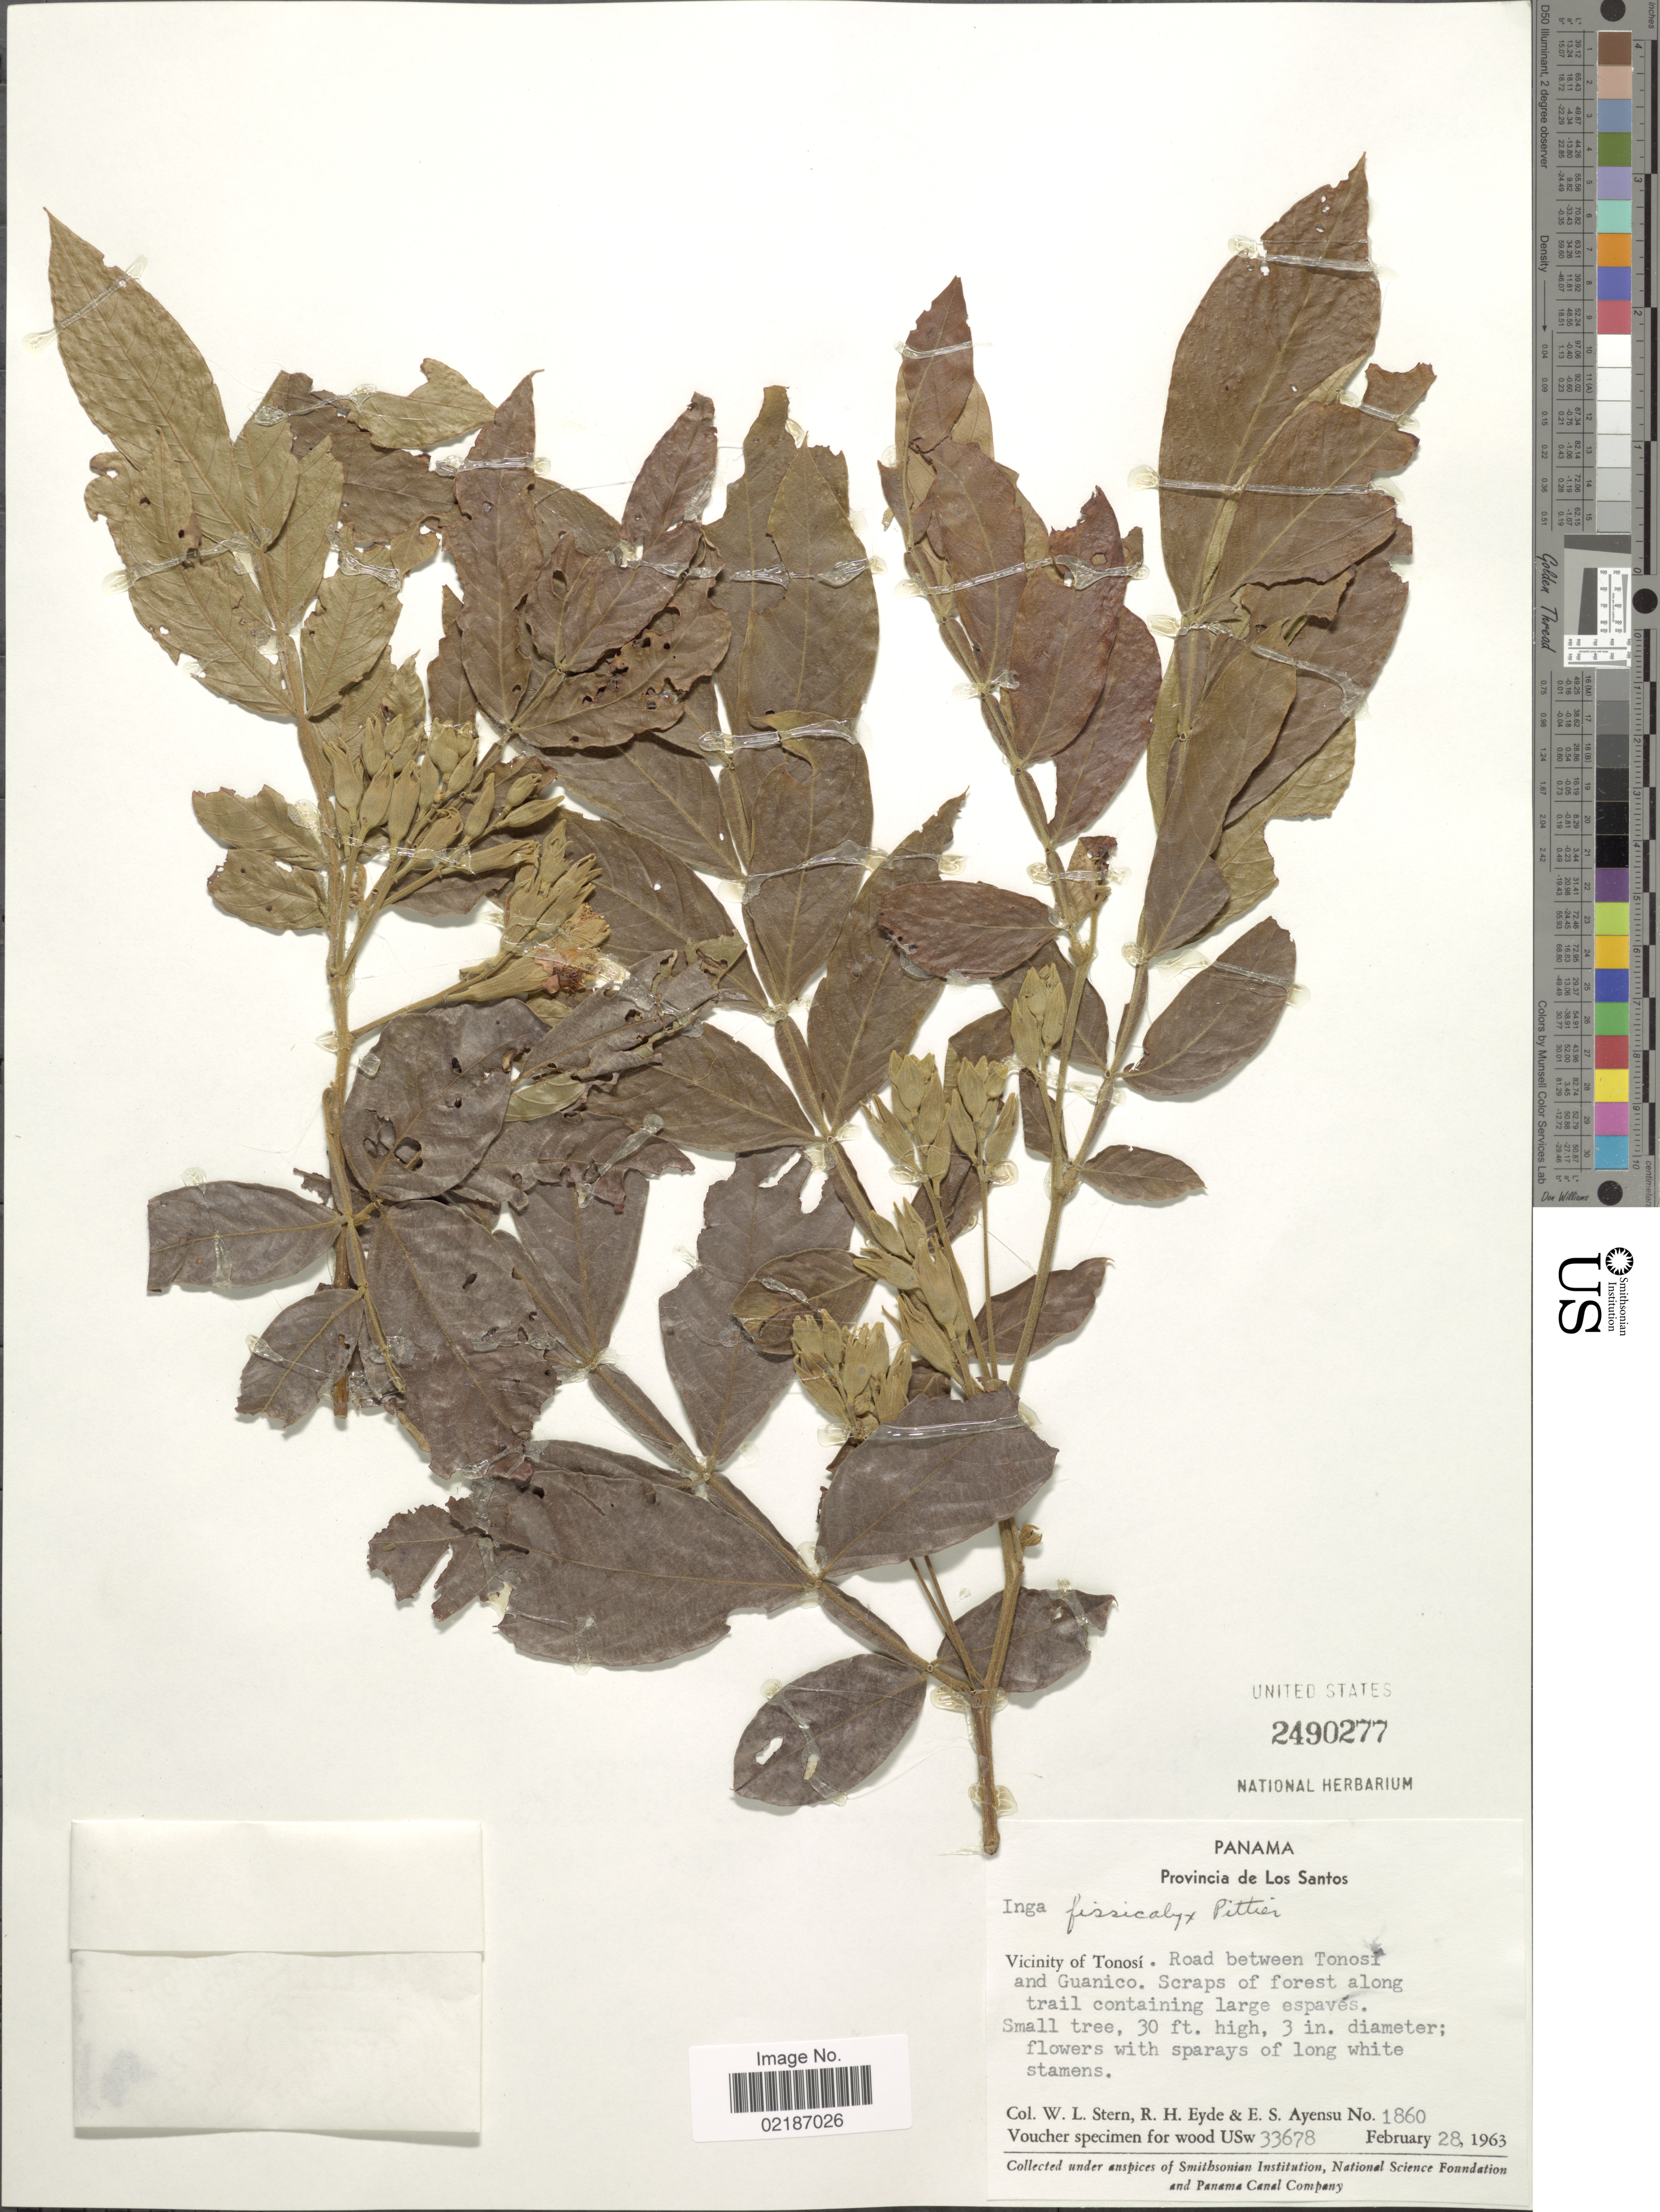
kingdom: Plantae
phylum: Tracheophyta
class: Magnoliopsida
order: Fabales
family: Fabaceae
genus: Inga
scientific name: Inga vera subsp. vera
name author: Willd.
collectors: W. L. Stern, R. H. Eyde & E. S. Ayensu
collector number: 1860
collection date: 1963-02-28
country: Panama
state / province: Los Santos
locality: Vicinity of Tonosí, road between Tonosi and Guanico, scraps of forest along trail containing large espavés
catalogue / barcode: US 2490277